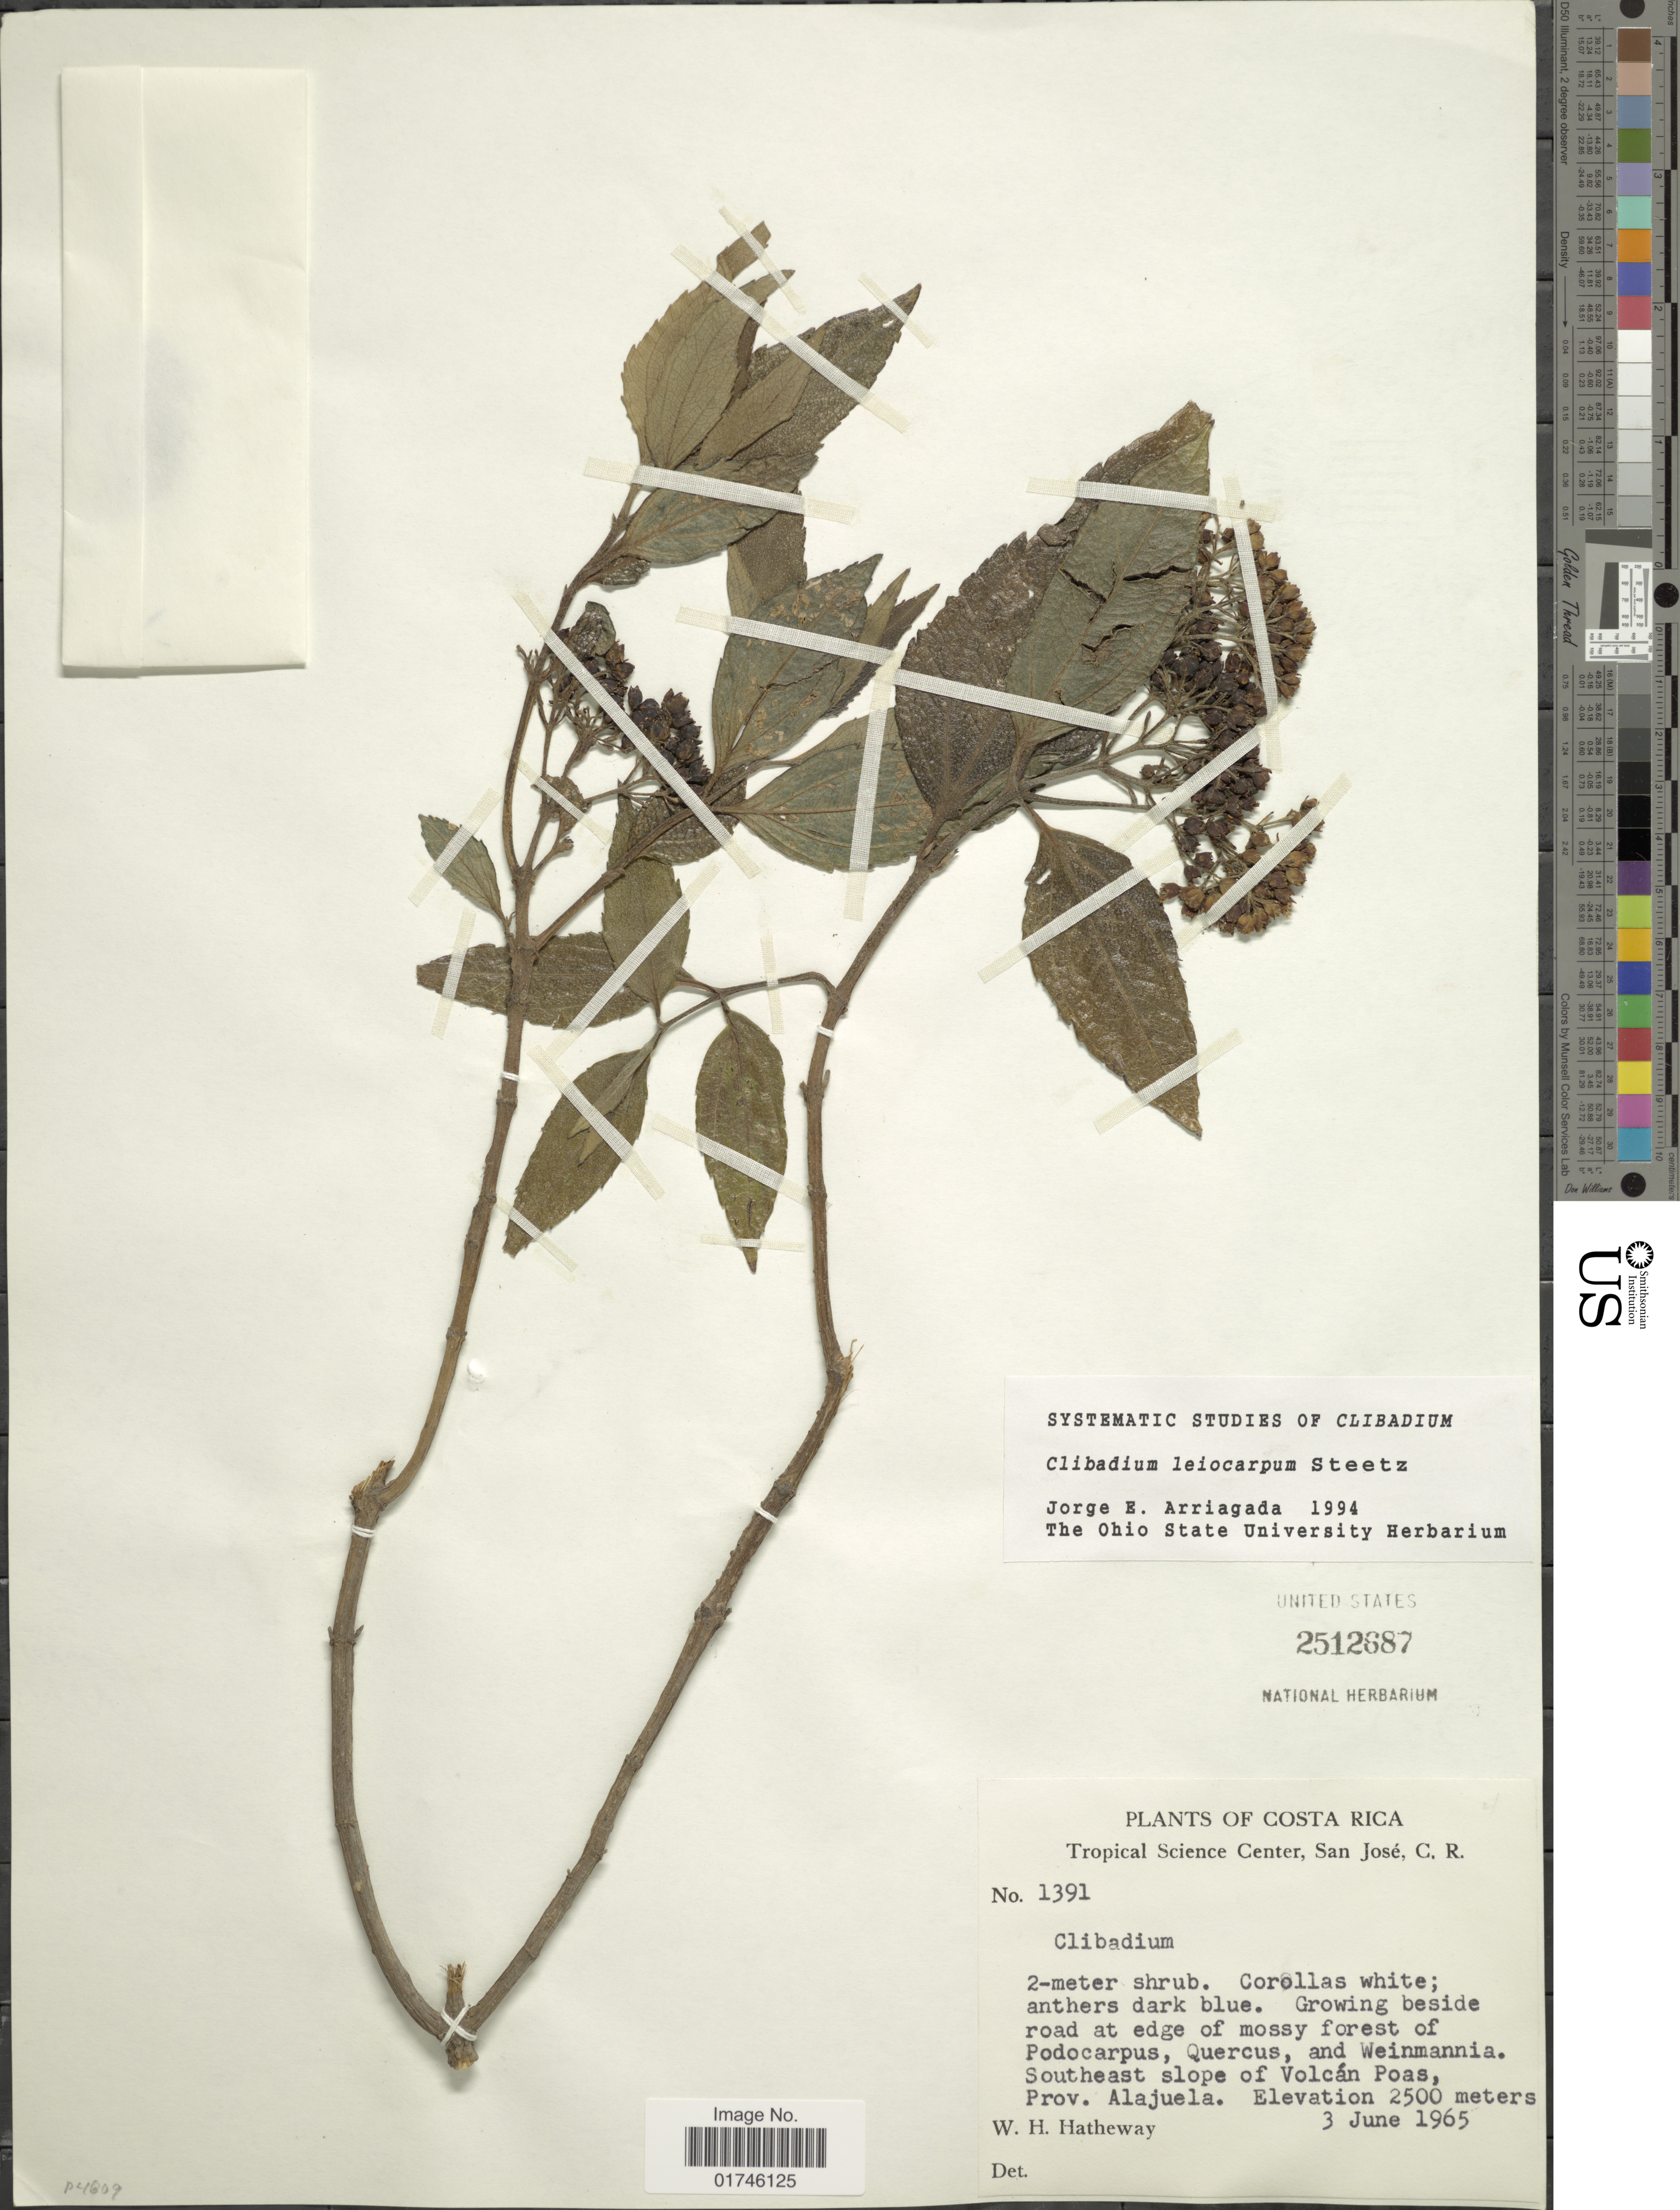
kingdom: Plantae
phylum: Tracheophyta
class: Magnoliopsida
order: Asterales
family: Asteraceae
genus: Clibadium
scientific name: Clibadium leiocarpum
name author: Steetz in Seem.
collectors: W. H. Hatheway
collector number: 1391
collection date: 1965-06-03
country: Costa Rica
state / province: Alajuela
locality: Southeast slope of Volcan Poas, Prov. Alajuela.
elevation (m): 2500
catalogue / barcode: US 2512687